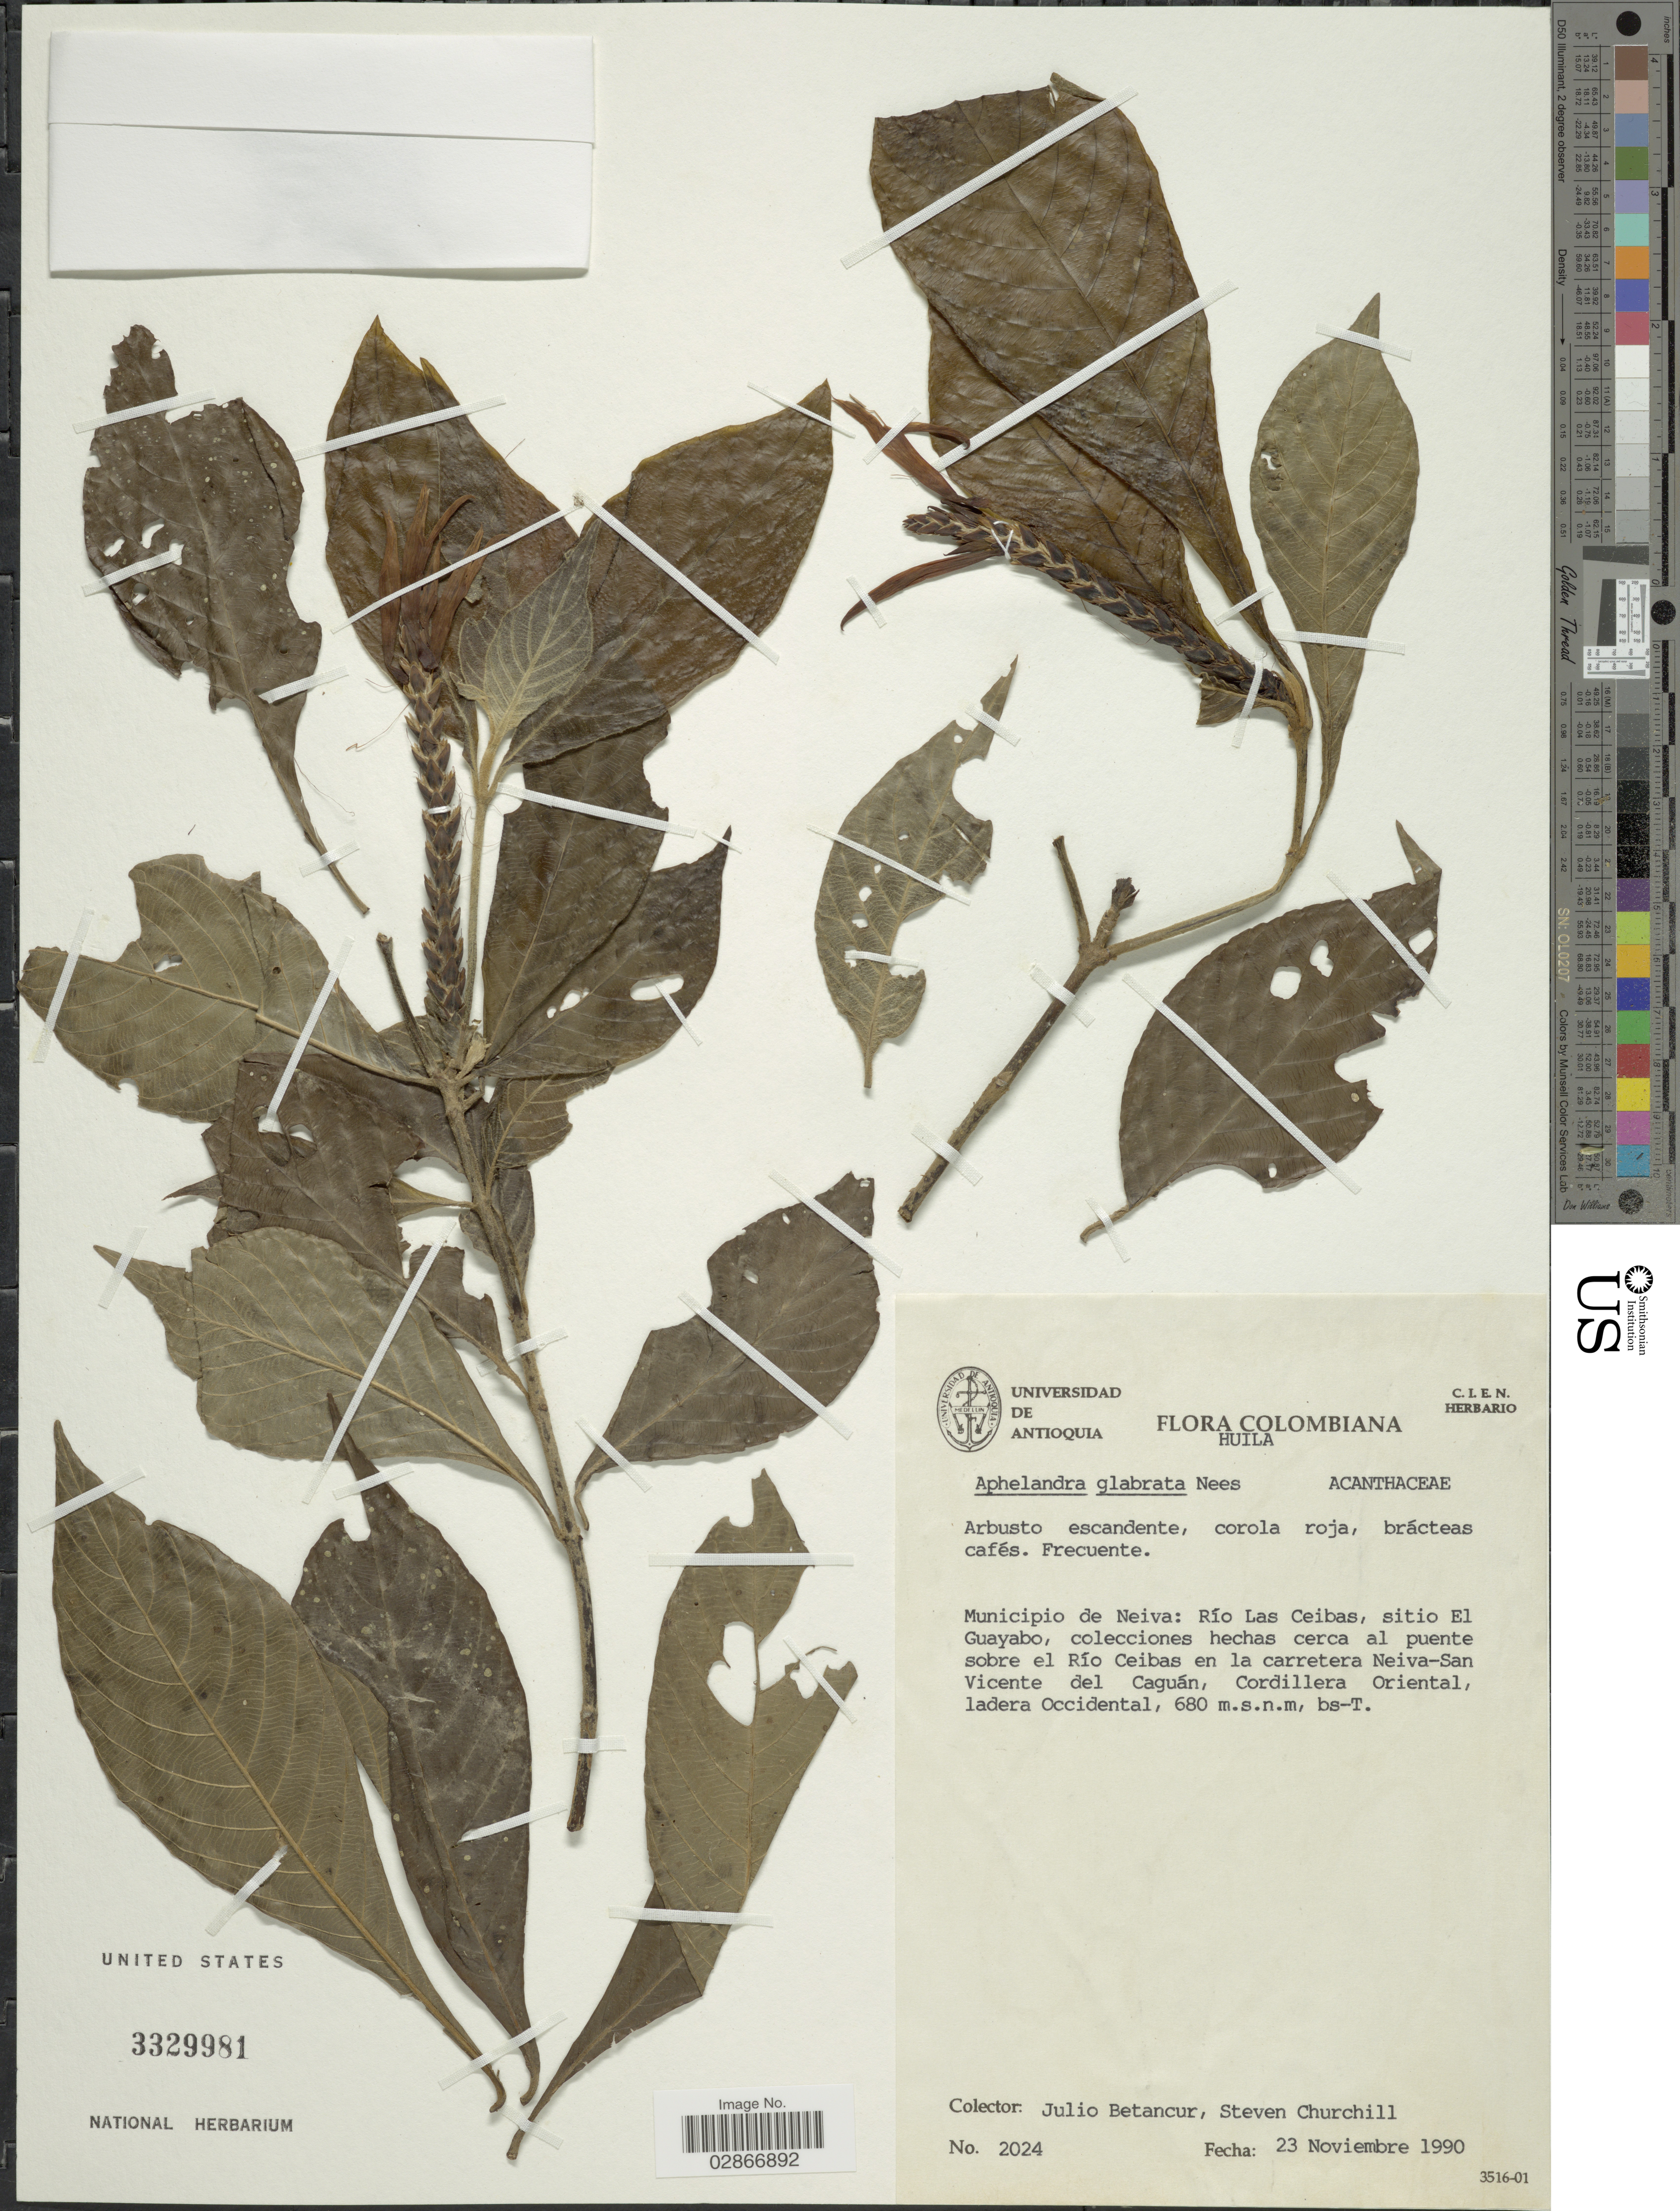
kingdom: Plantae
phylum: Tracheophyta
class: Magnoliopsida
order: Lamiales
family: Acanthaceae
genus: Aphelandra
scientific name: Aphelandra glabrata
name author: Willd. ex Nees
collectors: J. Betancur & S. Churchill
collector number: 2024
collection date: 1990-11-23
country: Colombia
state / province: Huila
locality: Municipio de Neiva: Río Las Ceibas, sitio El Guayabo, colecciones hechas cerca al puente sobre el Río Ceibas en la carretera Neiva-San Vicente del Caguán, Cordillera Oriental.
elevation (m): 680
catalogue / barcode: US 3329981